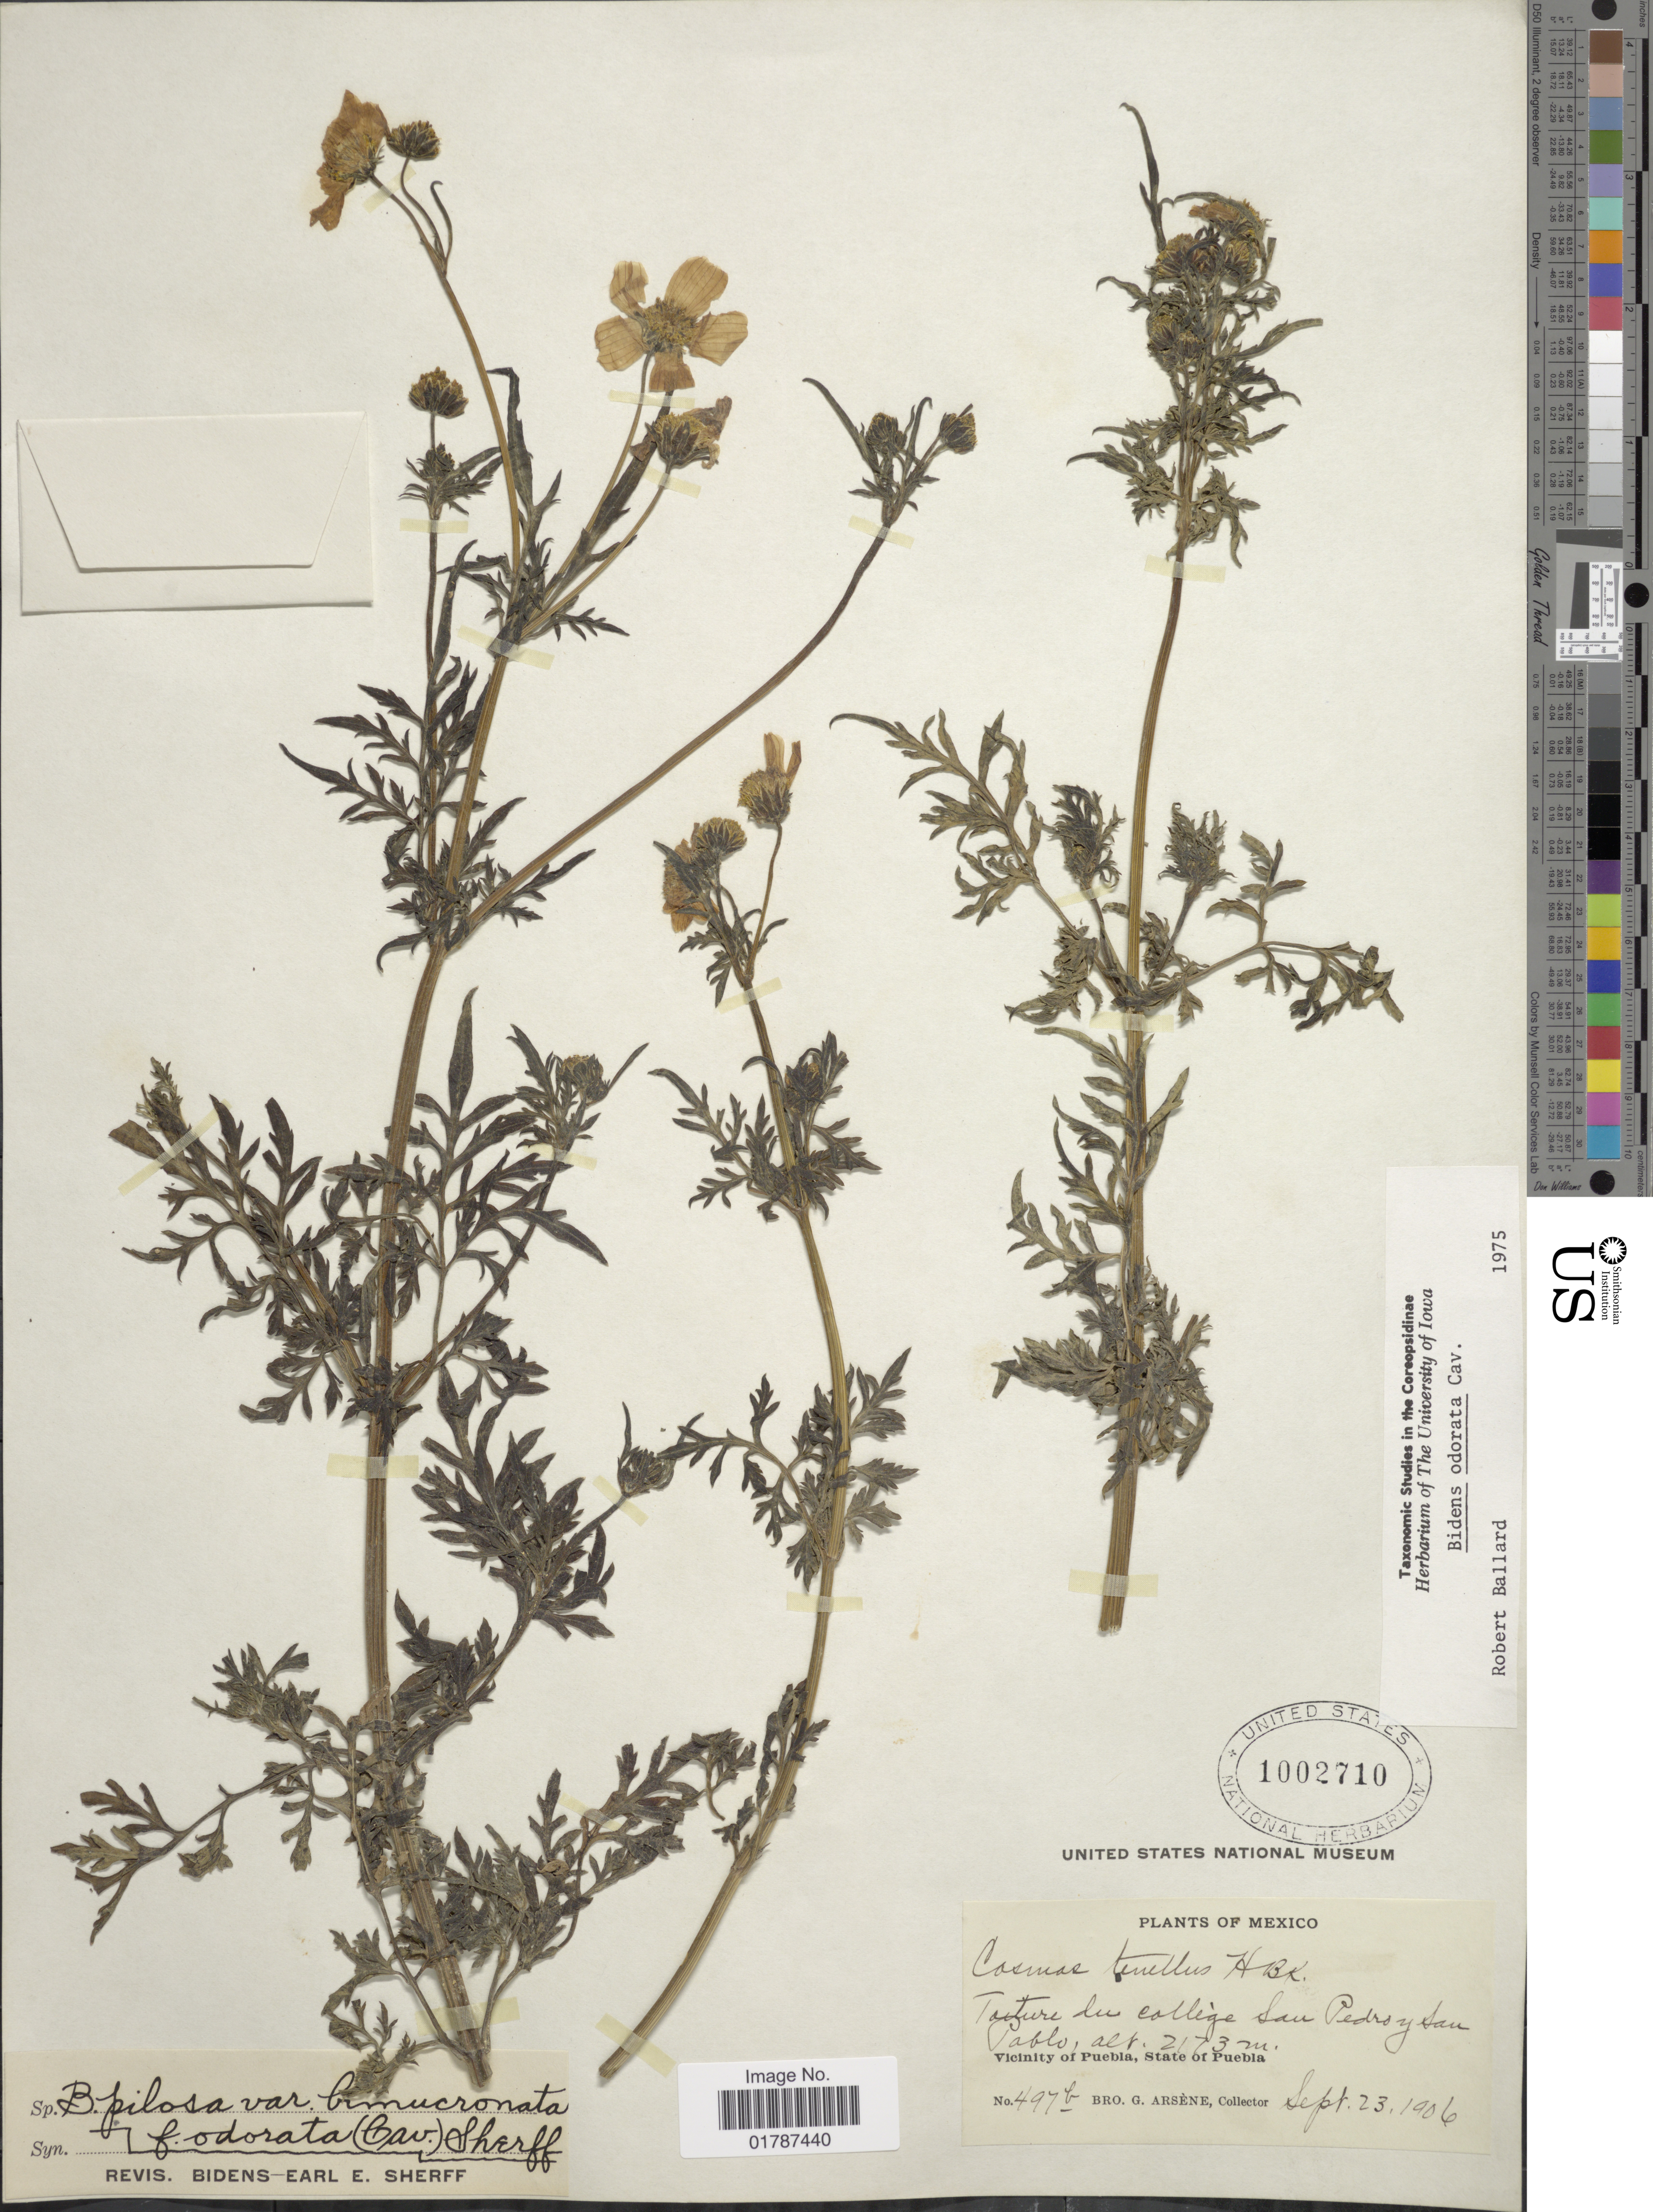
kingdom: Plantae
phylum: Tracheophyta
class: Magnoliopsida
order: Asterales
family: Asteraceae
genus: Bidens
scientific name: Bidens odorata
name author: Cav.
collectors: Bro. G. Arsène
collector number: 497b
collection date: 1906-09-23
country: Mexico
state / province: Puebla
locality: Tocture du college San Pedro y San Pablo, Vicinity of Puebla, State of Puebla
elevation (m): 2173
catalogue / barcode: US 1002710